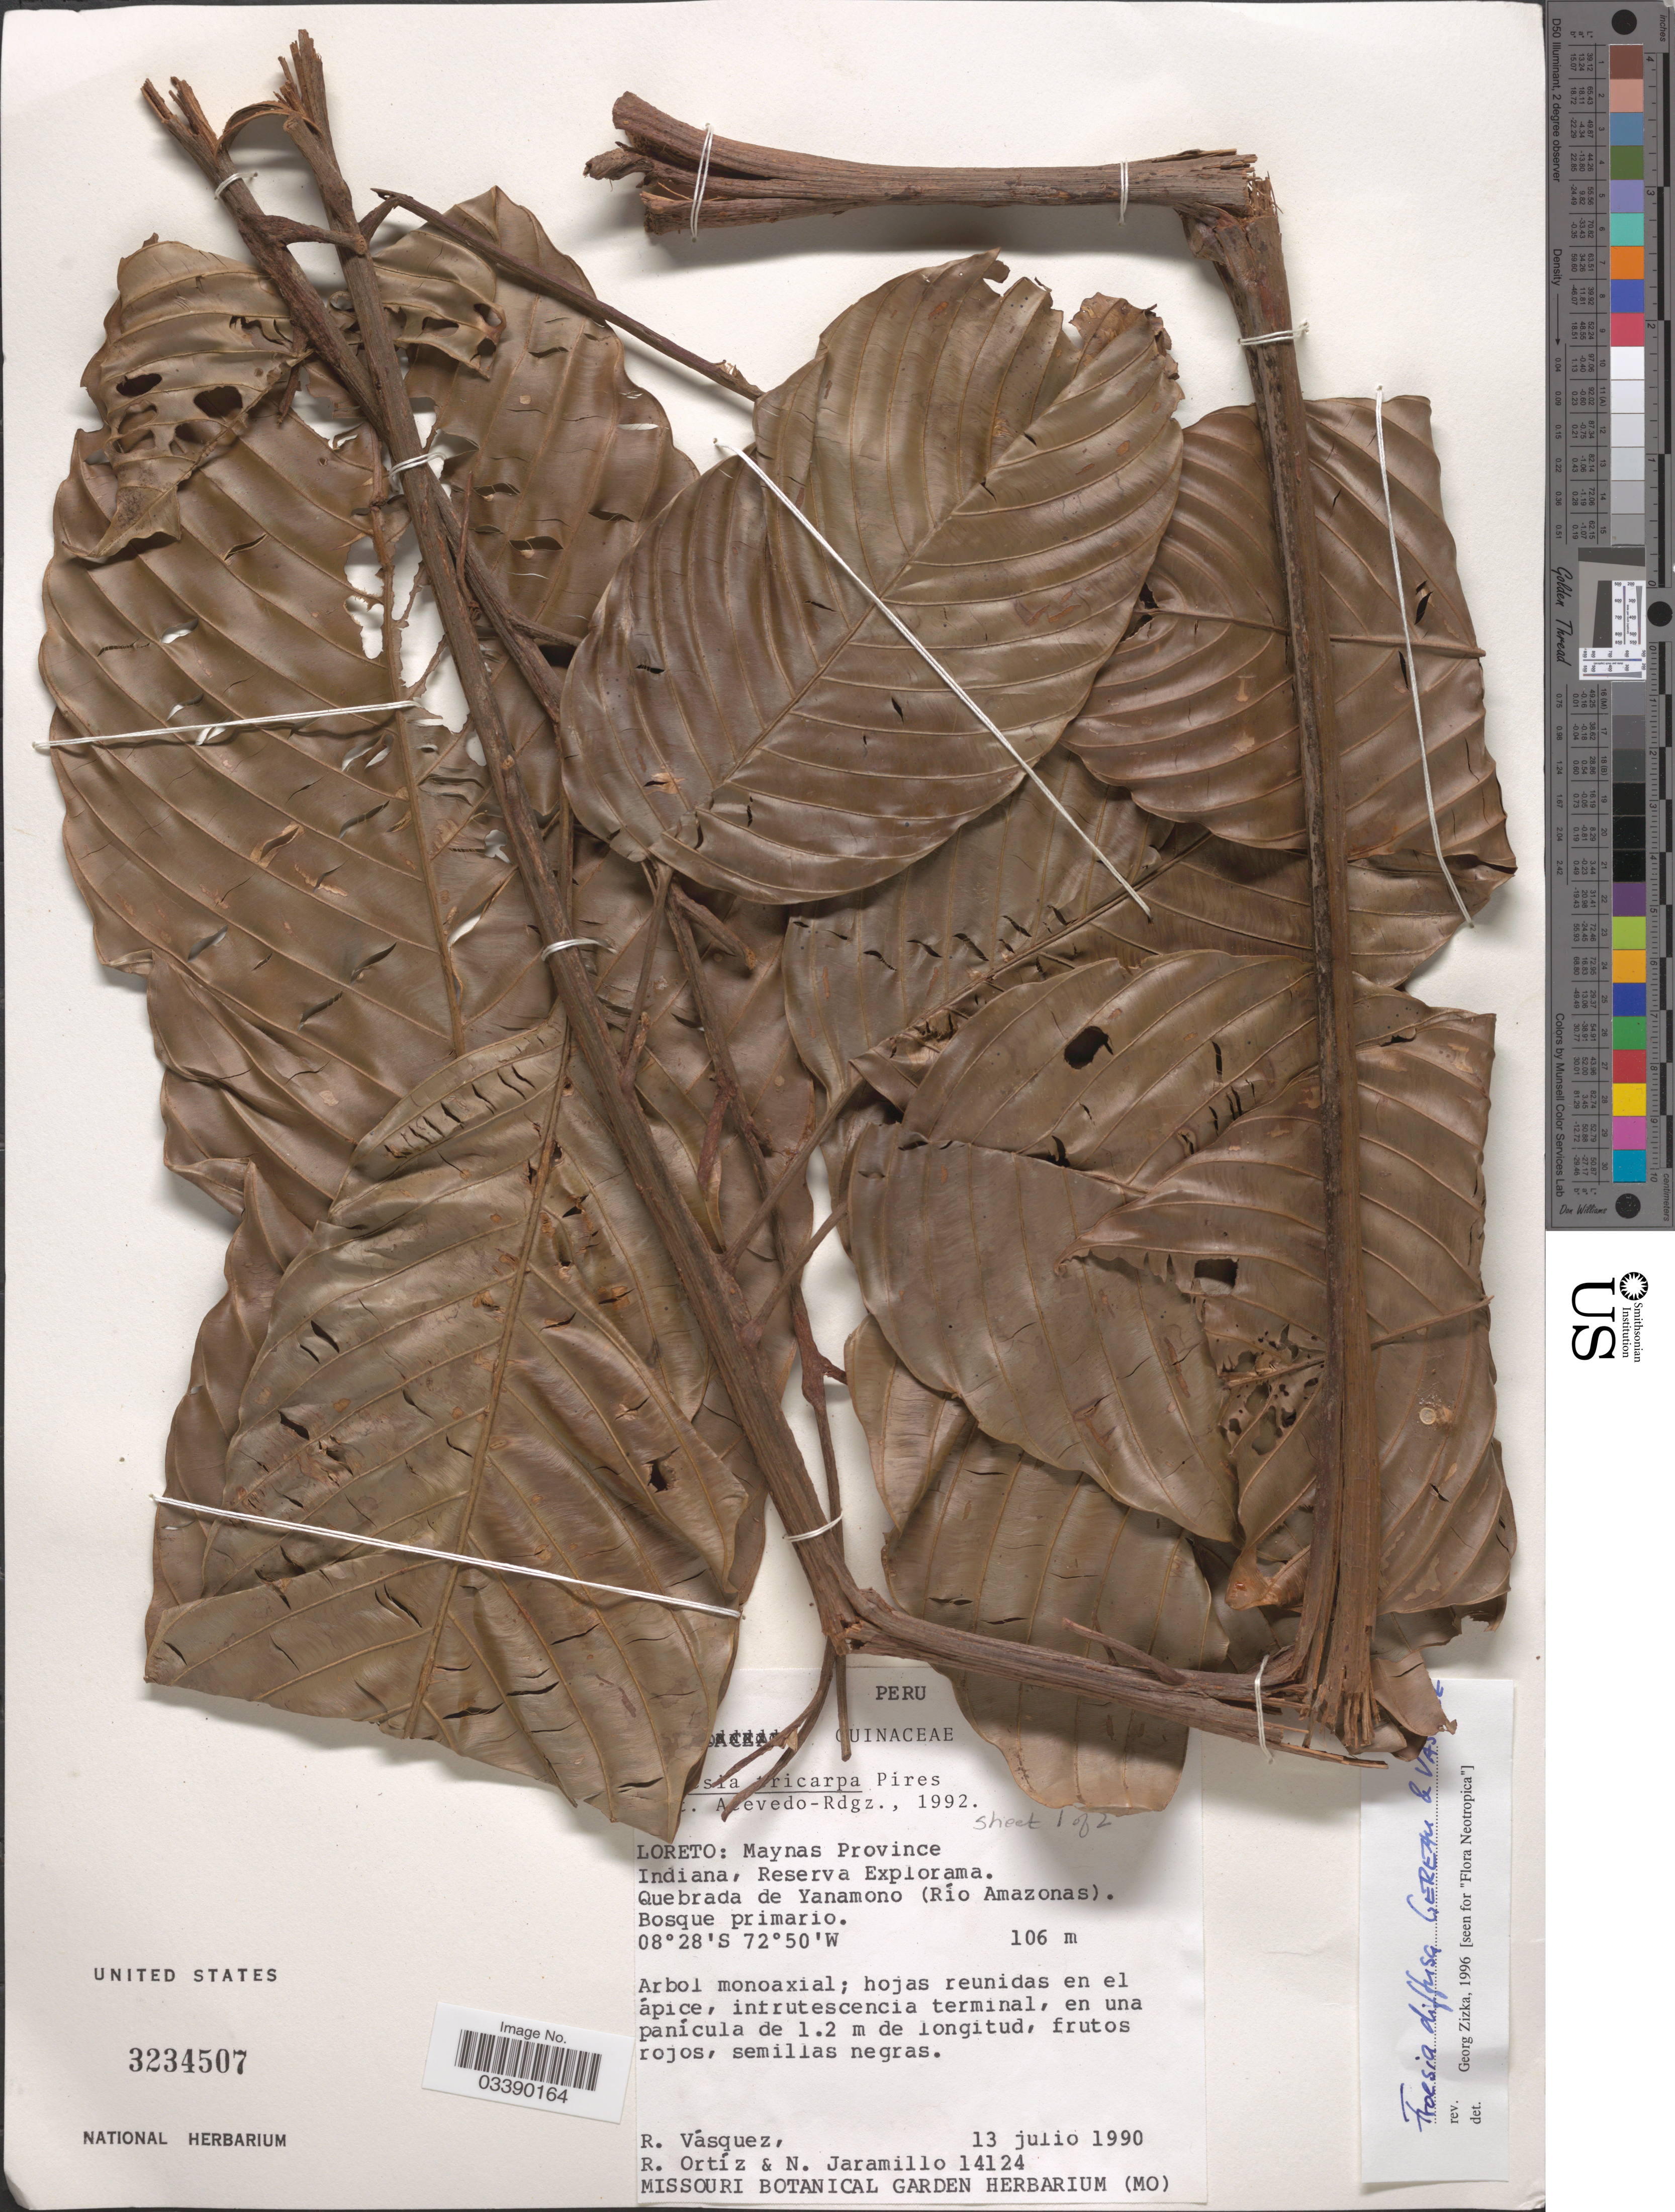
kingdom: Plantae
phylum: Tracheophyta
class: Magnoliopsida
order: Malpighiales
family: Quiinaceae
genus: Froesia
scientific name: Froesia diffusa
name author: Gereau & Vásquez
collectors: R. Vásquez, R. Ortíz & N. Jaramillo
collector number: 14124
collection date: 1990-07-13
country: Peru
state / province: Loreto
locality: Maynas Province Indiana, Reserva Explorama. Quebrada de Yanamono (Río Amazonas).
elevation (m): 106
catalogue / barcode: US 3234507